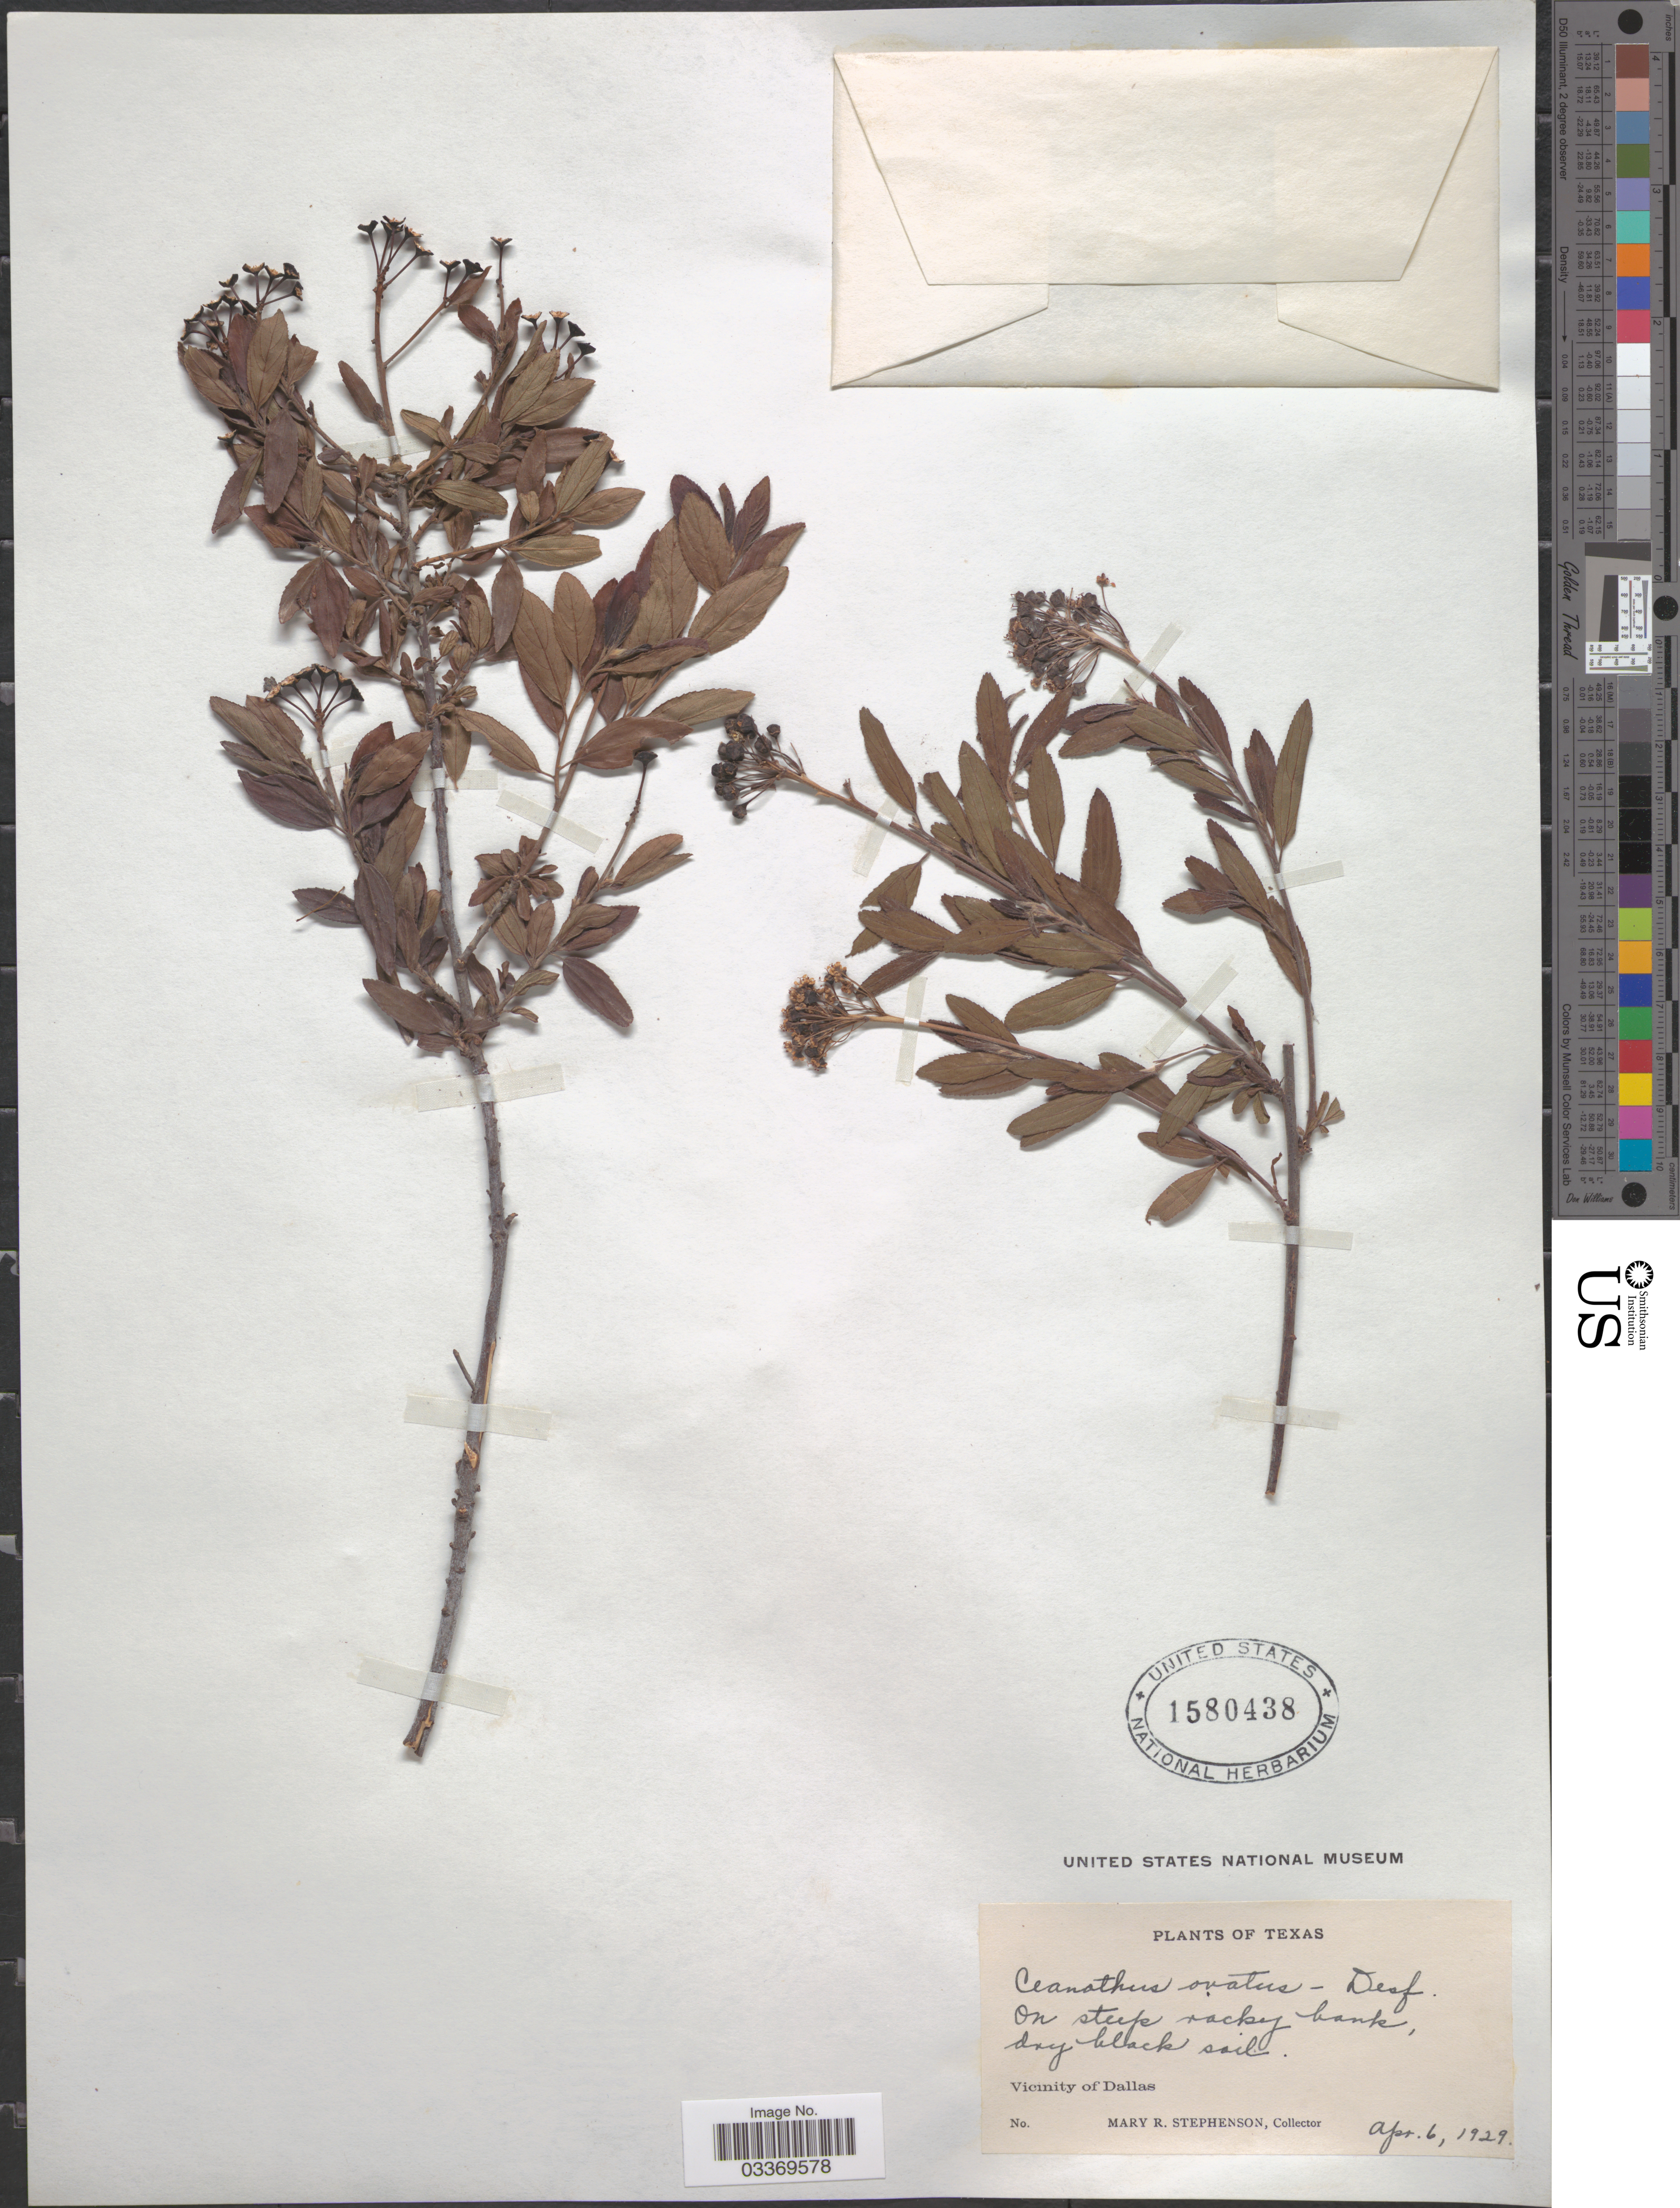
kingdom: Plantae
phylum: Tracheophyta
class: Magnoliopsida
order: Rosales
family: Rhamnaceae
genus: Ceanothus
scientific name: Ceanothus ovatus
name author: Desf.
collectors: M. Stephenson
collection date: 1929-04-06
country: United States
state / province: Texas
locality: Vicinity of Dallas.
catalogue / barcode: US 1580438